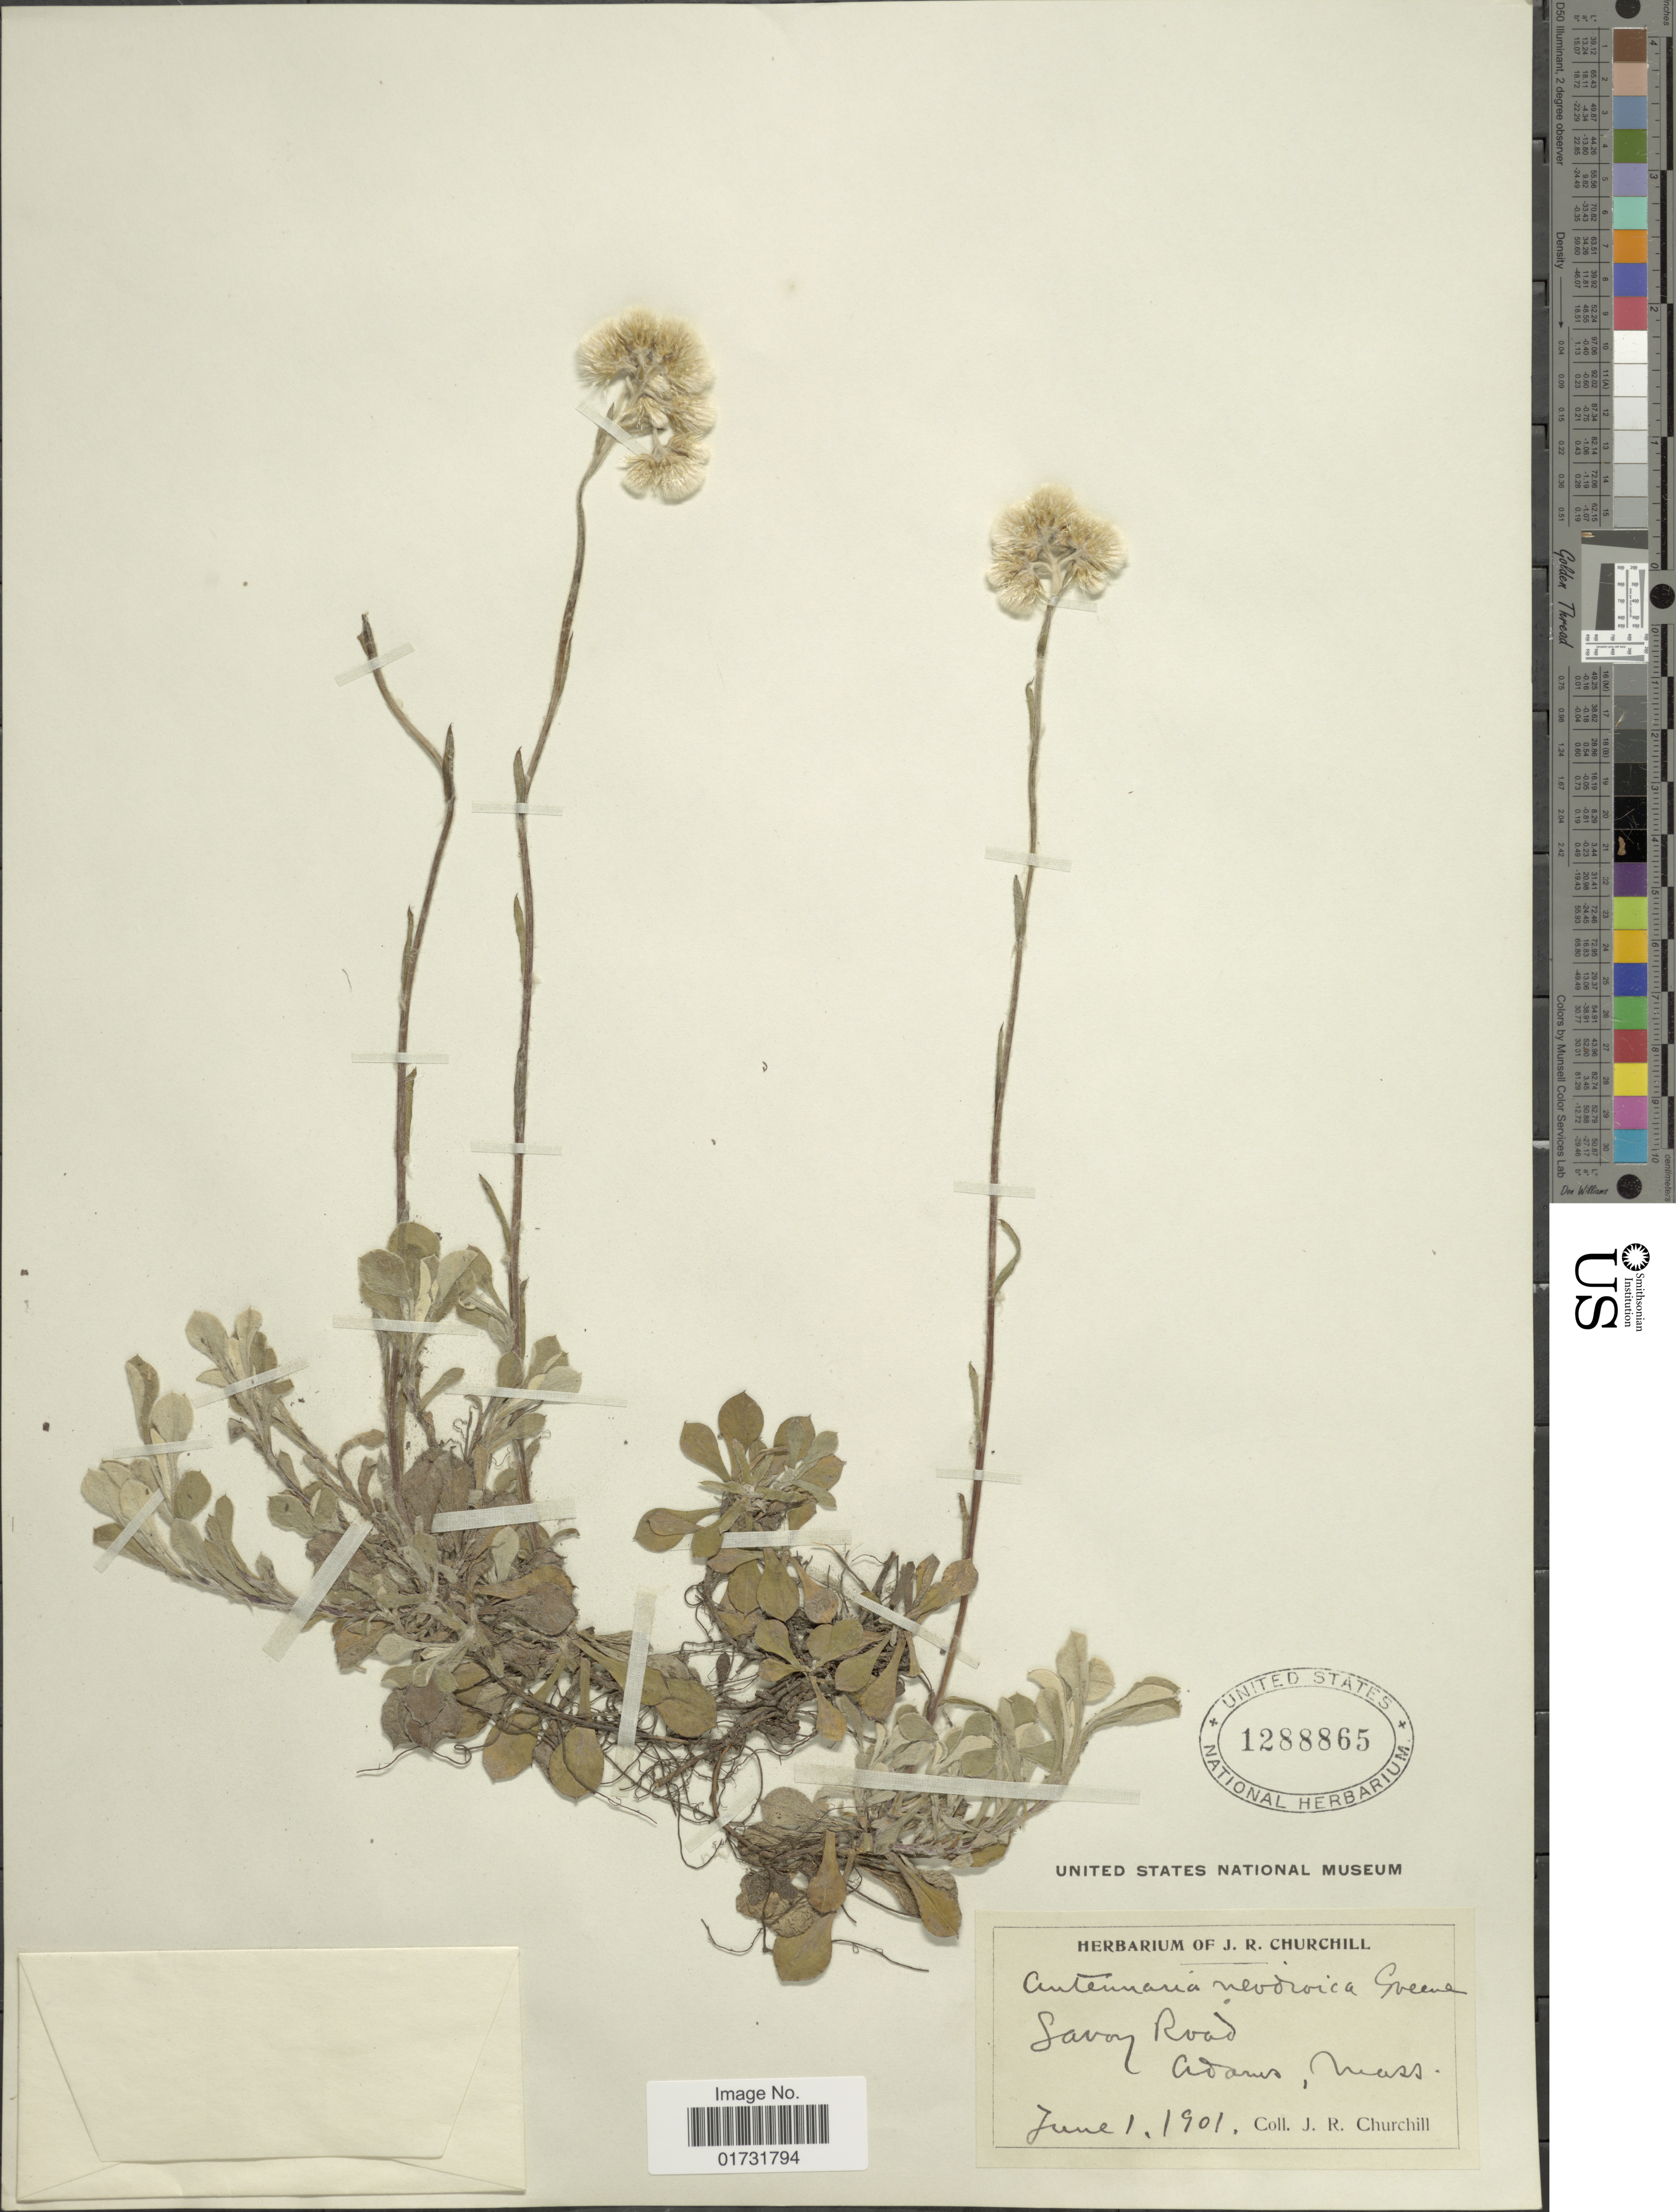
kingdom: Plantae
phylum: Tracheophyta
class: Magnoliopsida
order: Asterales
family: Asteraceae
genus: Antennaria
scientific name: Antennaria neodioica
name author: Greene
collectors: J. Churchill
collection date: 1901-06-01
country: United States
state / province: Massachusetts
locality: Savoy Road, Adams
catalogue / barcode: US 1288865